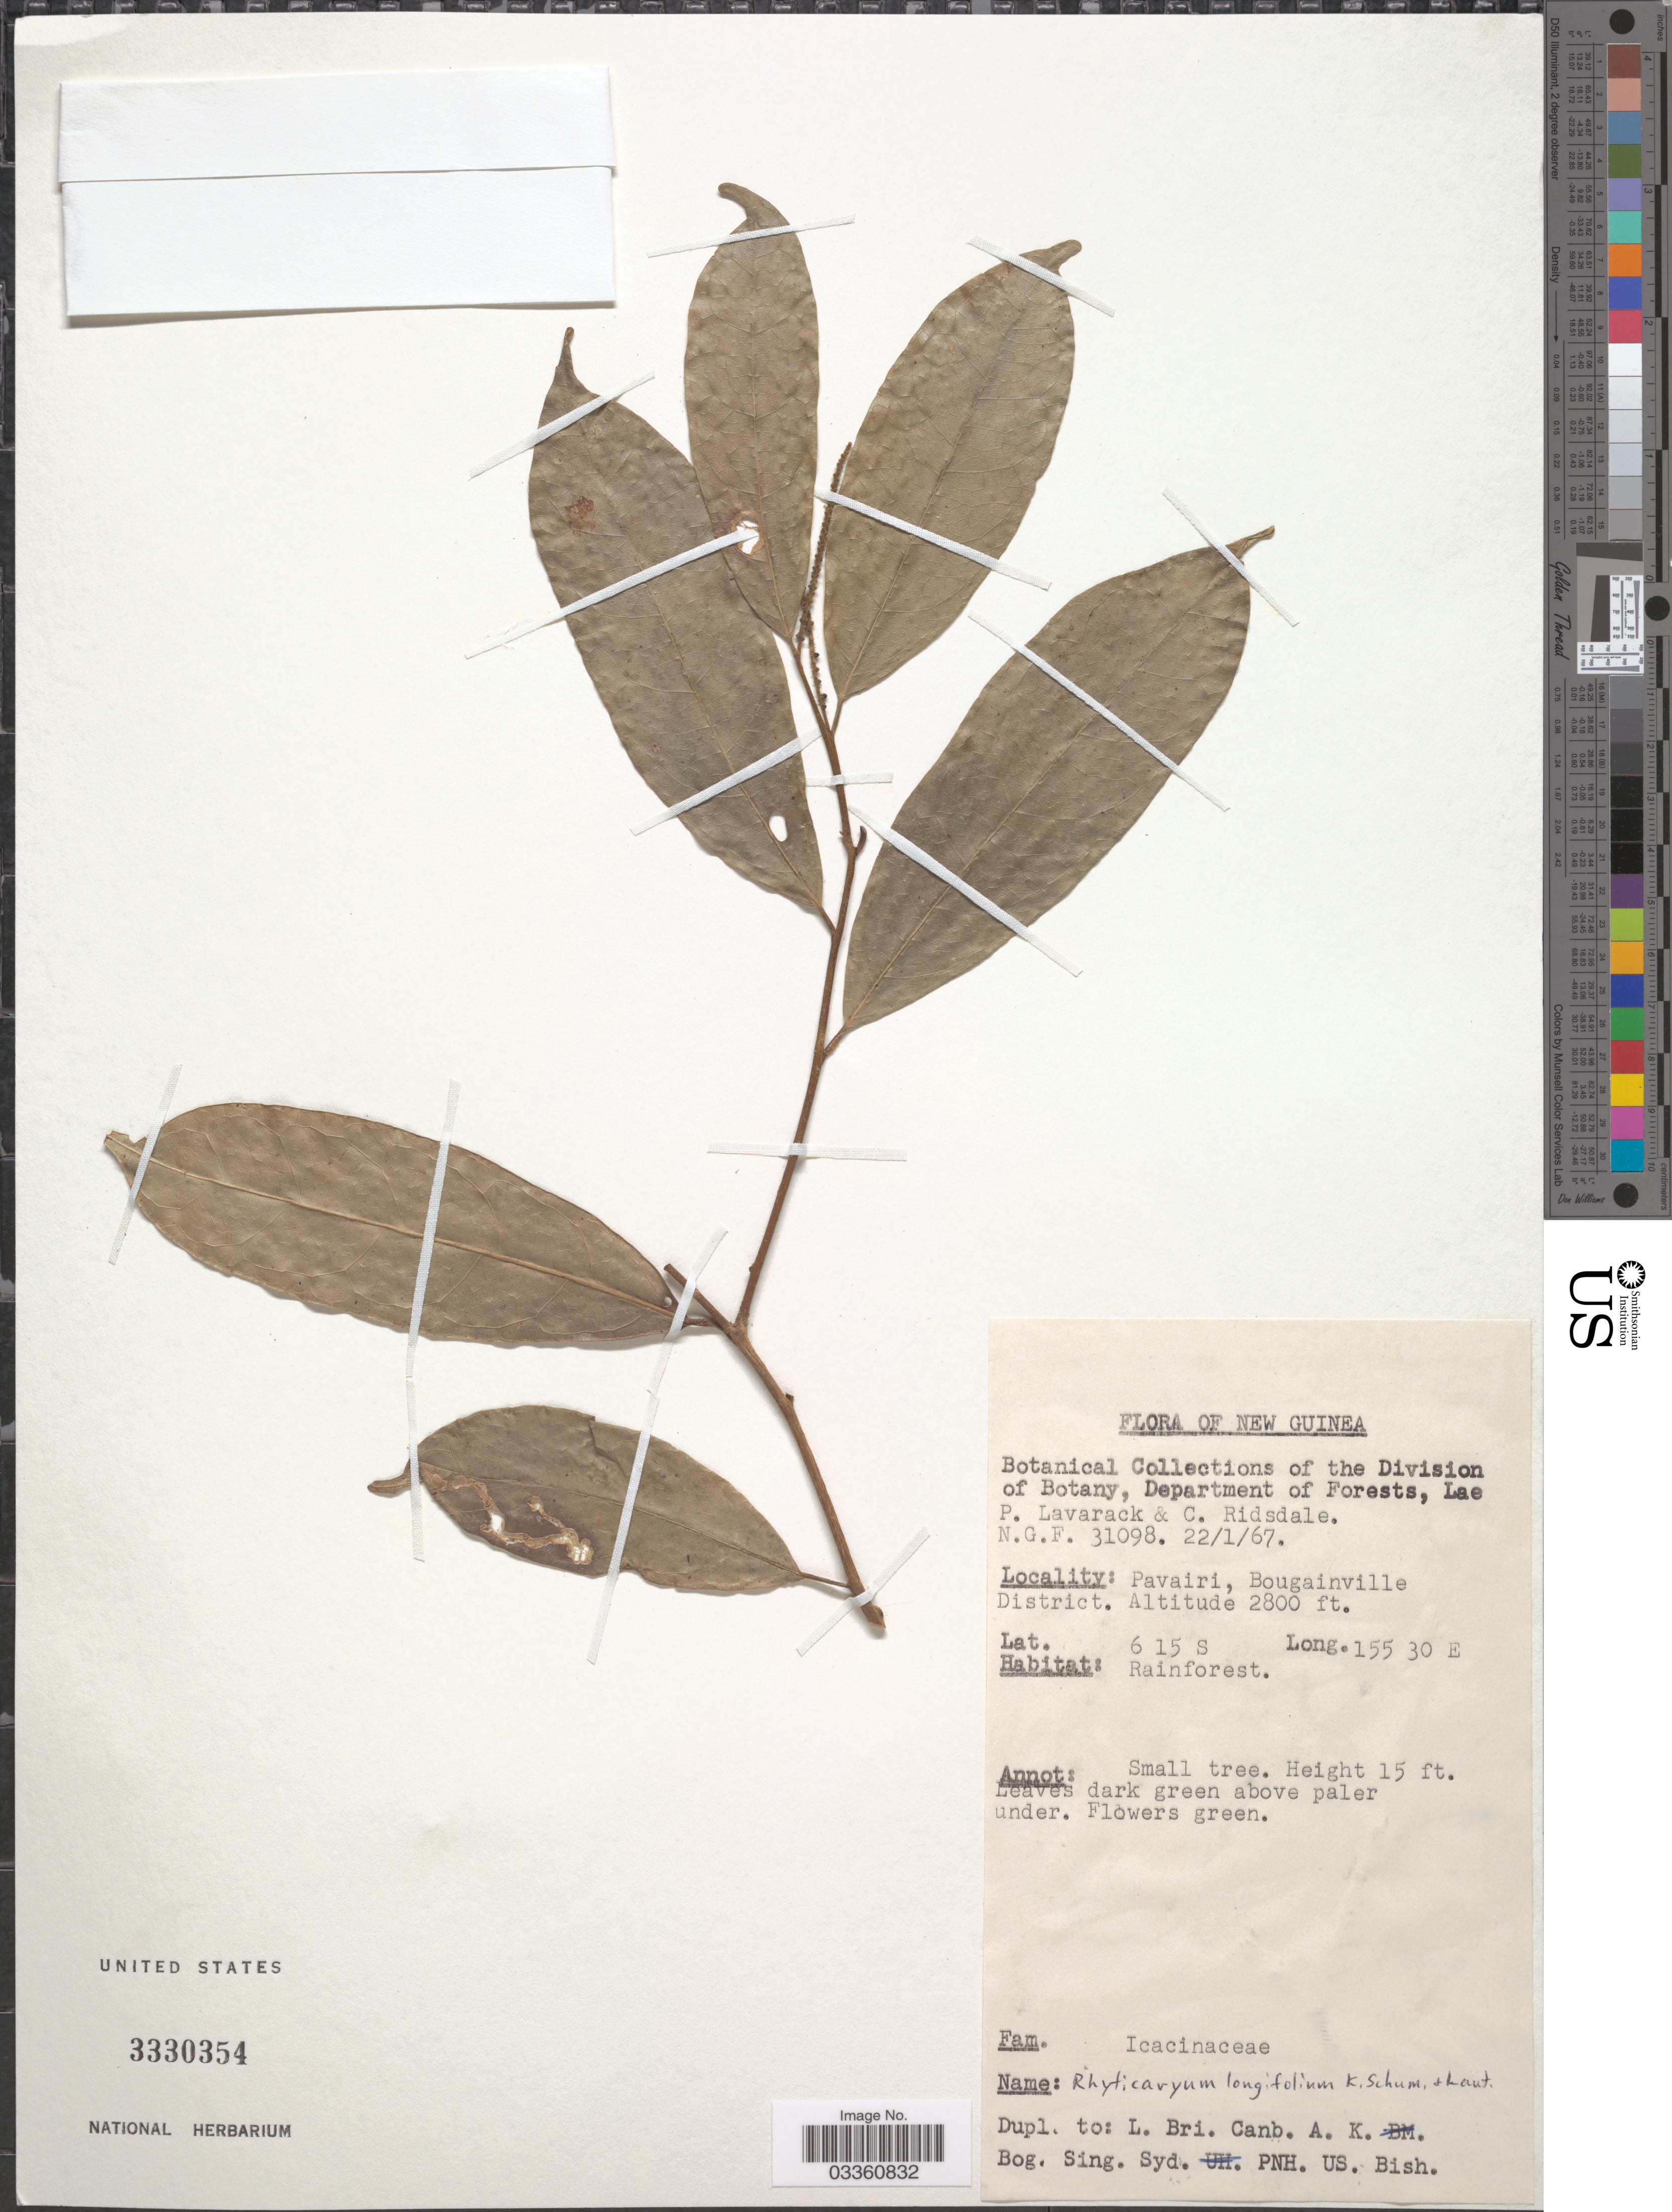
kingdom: Plantae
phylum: Tracheophyta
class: Magnoliopsida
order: Icacinales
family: Icacinaceae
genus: Ryticaryum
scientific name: Ryticaryum longifolium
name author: K. Schum. & Lauterb.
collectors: P. Lavarack & C. E. Ridsdale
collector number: NGF31098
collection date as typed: Transcribed d/m/y: 22/1/67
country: Papua New Guinea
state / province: Bougainville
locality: New Guinea. Pavairi, Bougainville District.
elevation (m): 853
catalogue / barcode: US 3330354